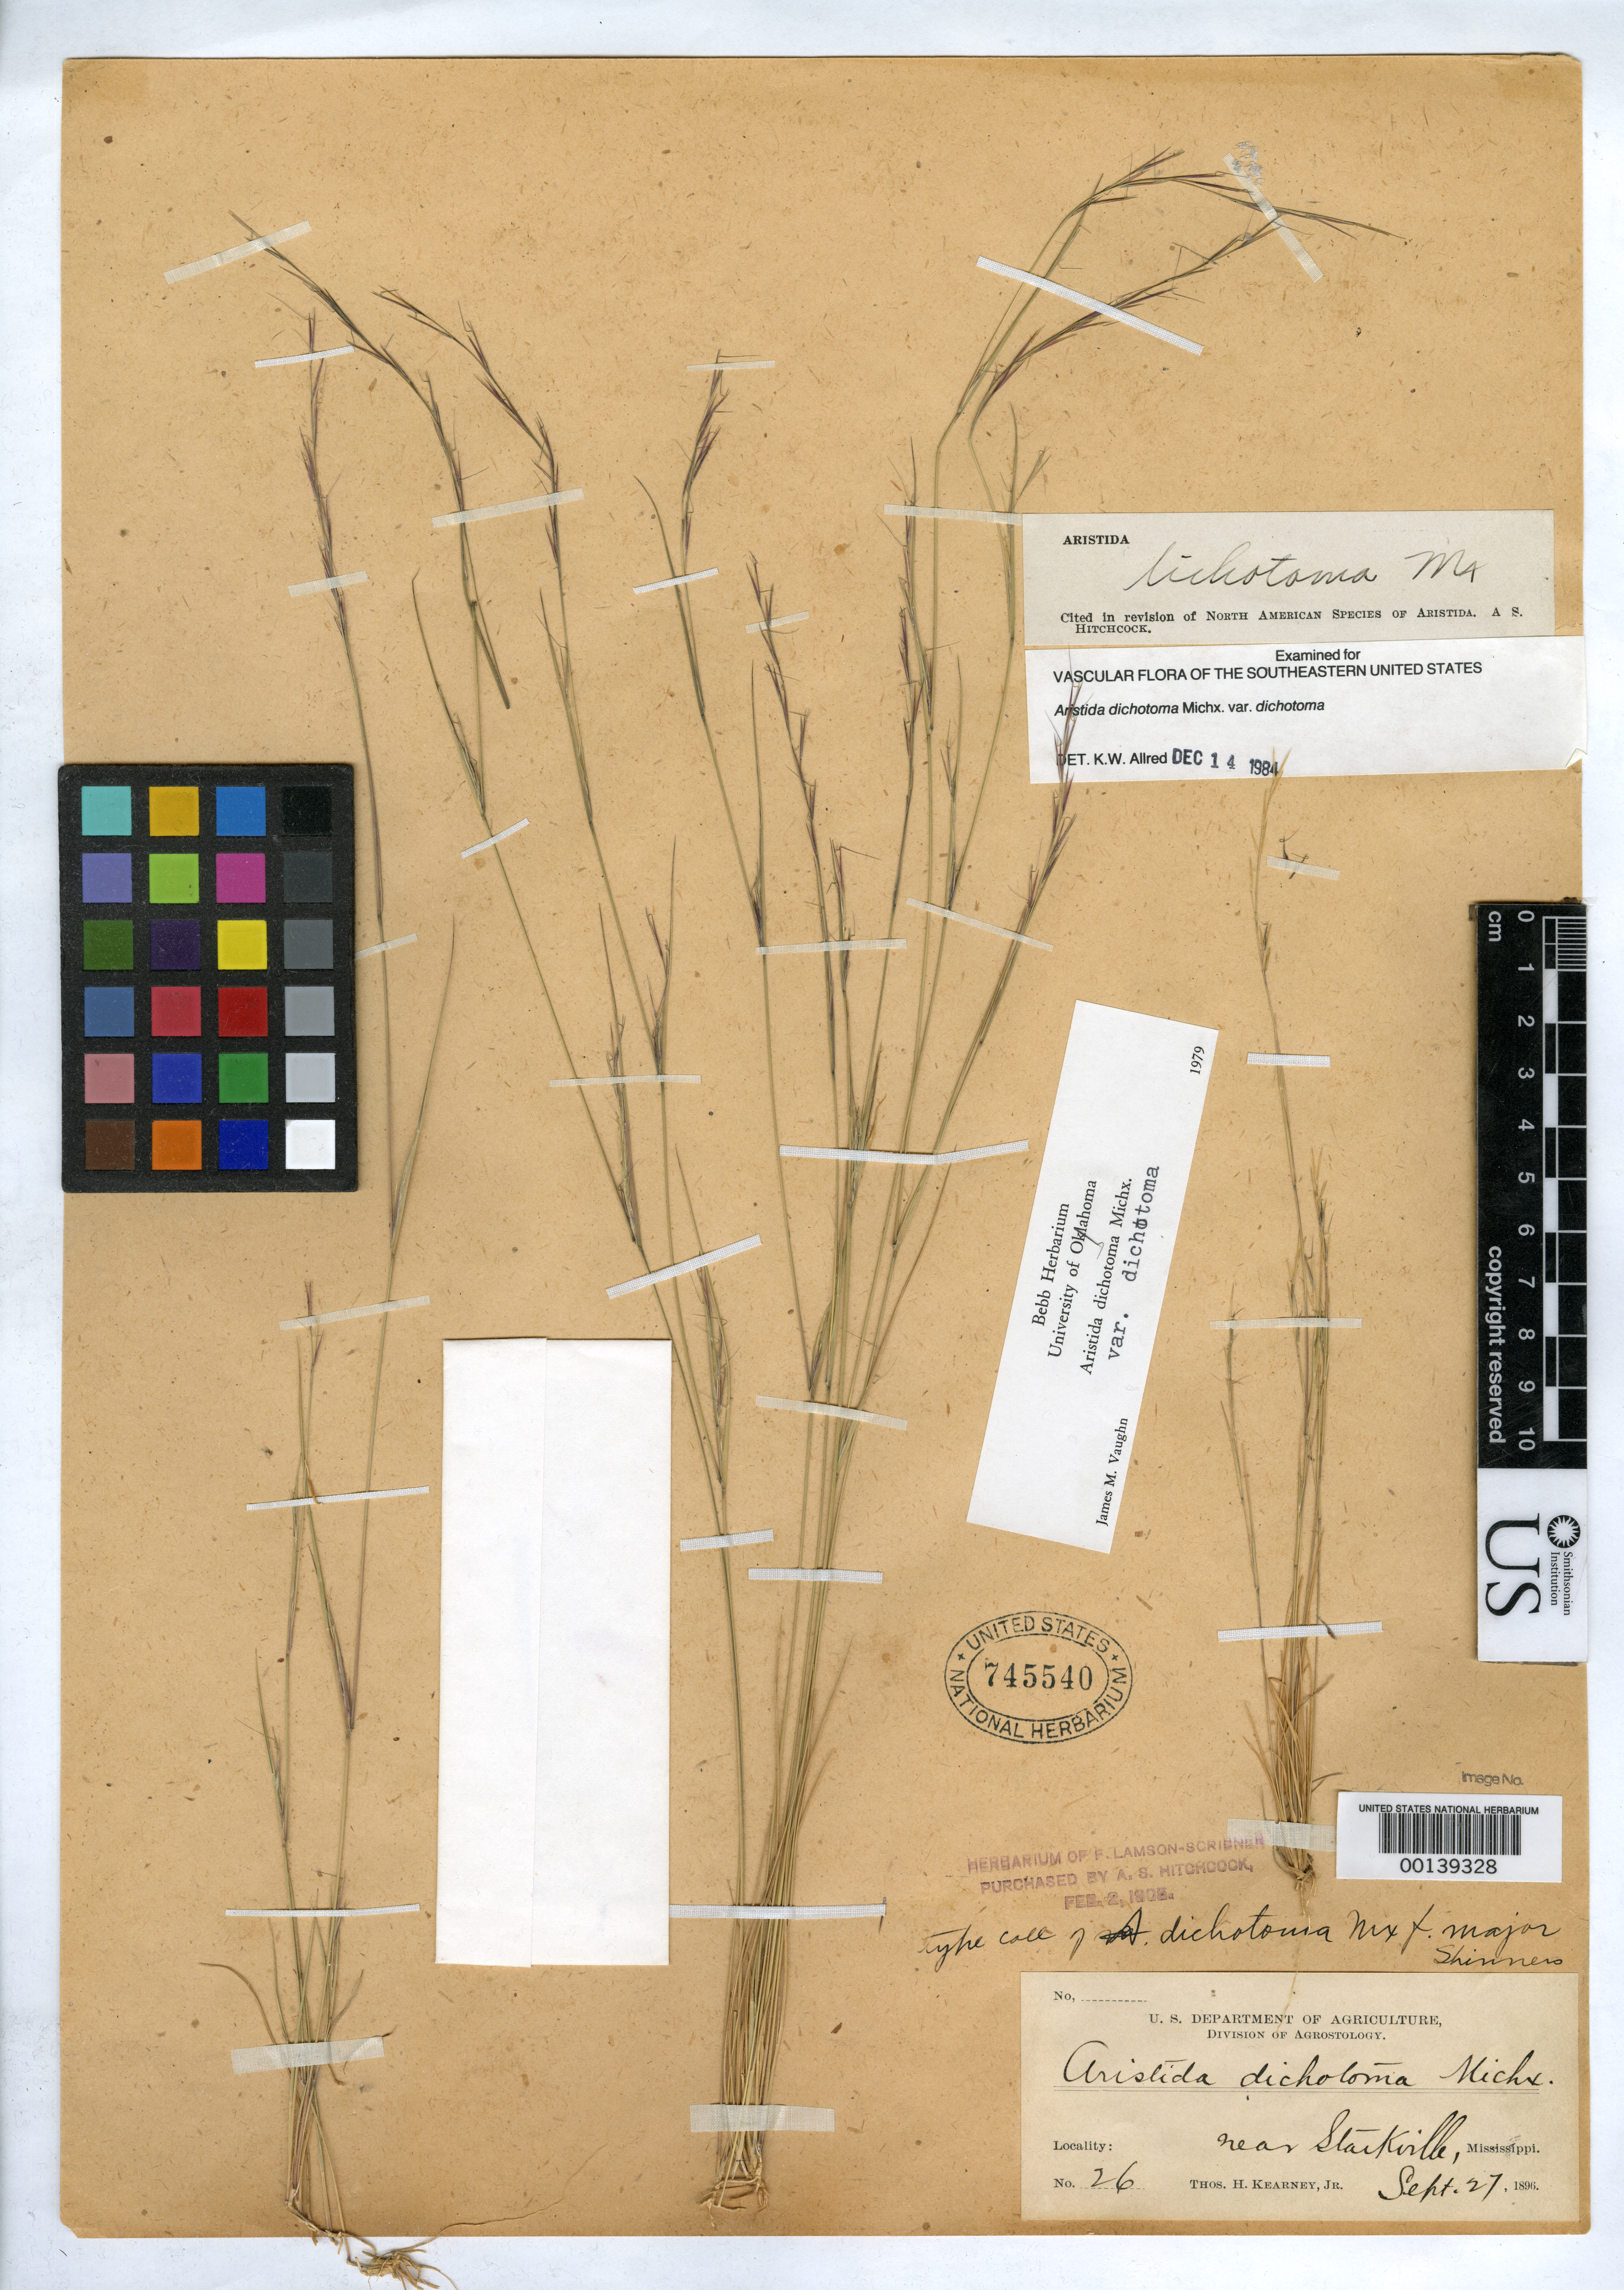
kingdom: Plantae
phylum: Tracheophyta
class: Liliopsida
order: Poales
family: Poaceae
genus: Aristida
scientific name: Aristida dichotoma f. major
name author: Shinners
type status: Isotype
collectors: T. H. Kearney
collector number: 26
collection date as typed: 27 Sep 1896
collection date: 1896-09-27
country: United States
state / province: Mississippi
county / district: Oktibbeha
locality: Near Starkville.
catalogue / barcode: US 745540